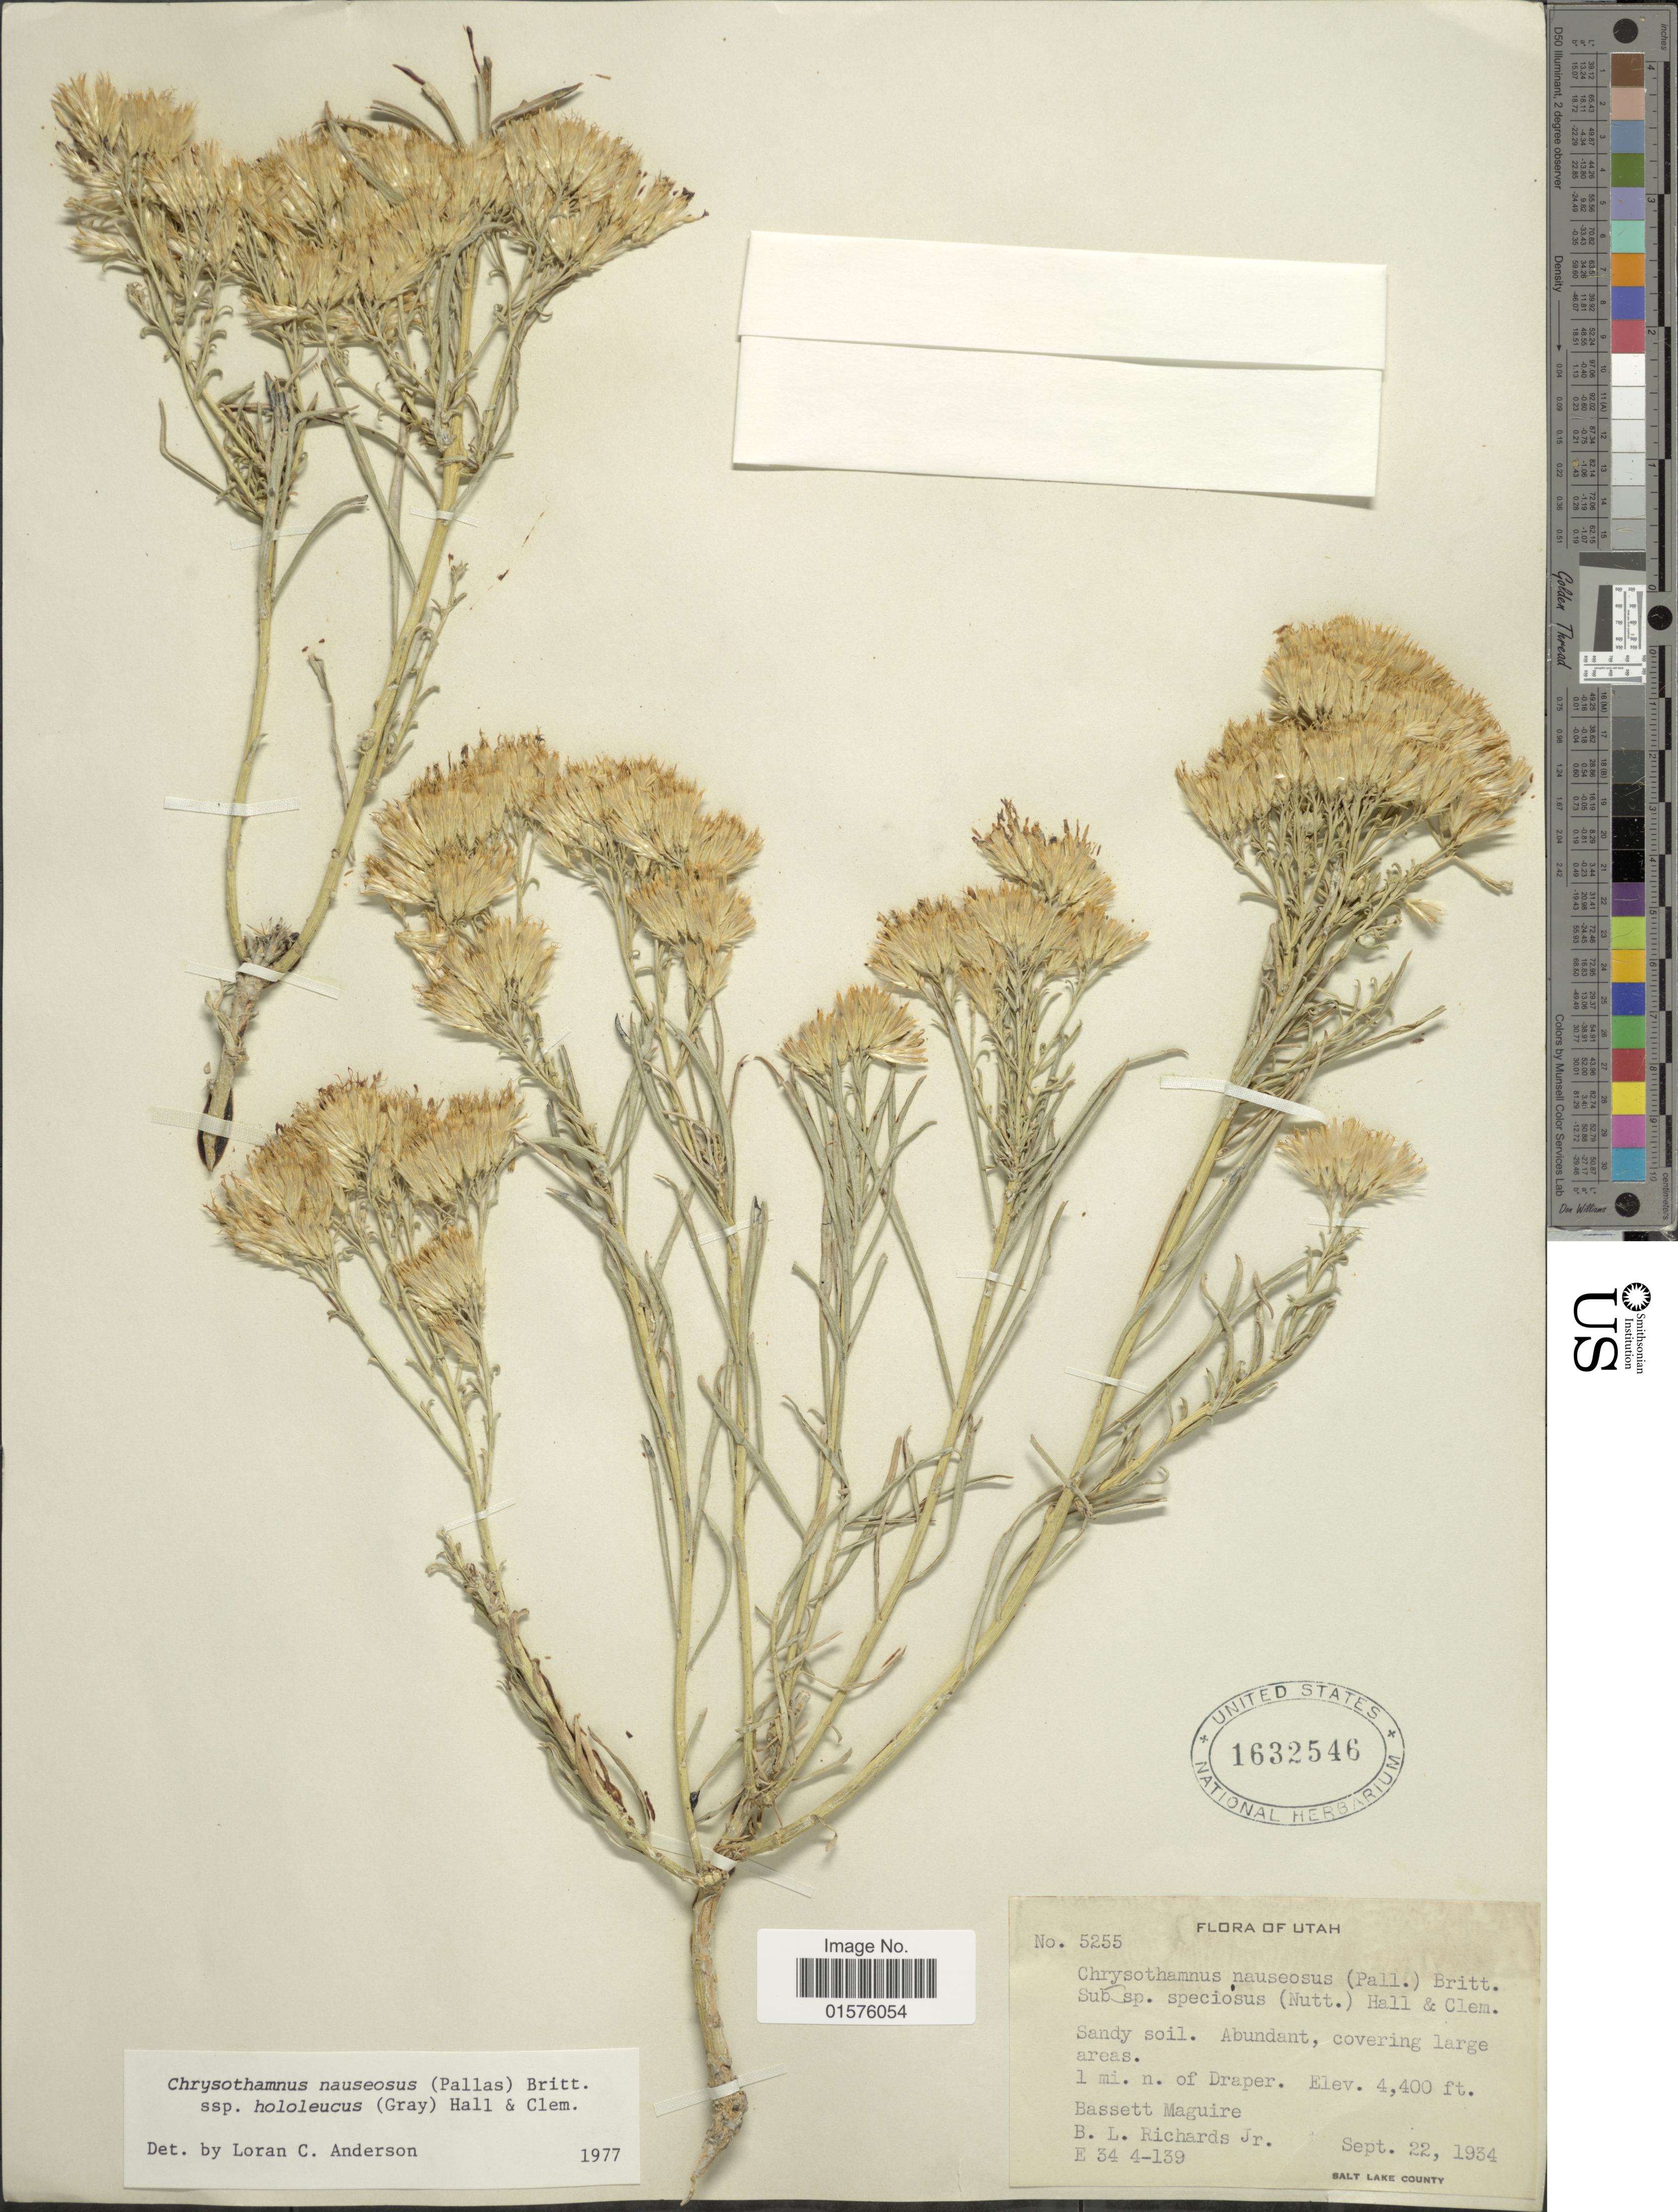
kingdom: Plantae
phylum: Tracheophyta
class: Magnoliopsida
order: Asterales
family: Asteraceae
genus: Ericameria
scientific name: Ericameria nauseosa var. hololeuca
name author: (A. Gray) G.L. Nesom & G.I. Baird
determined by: Urbatsch, Lowell E., Curator (LSU), Louisiana State University (UNITED STATES)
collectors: B. Maguire & B. Richards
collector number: E34 4-139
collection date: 1934-09-22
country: United States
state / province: Utah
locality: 1 mi. n. of Draper. Salt Lake County.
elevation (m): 1341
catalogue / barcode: US 1632546